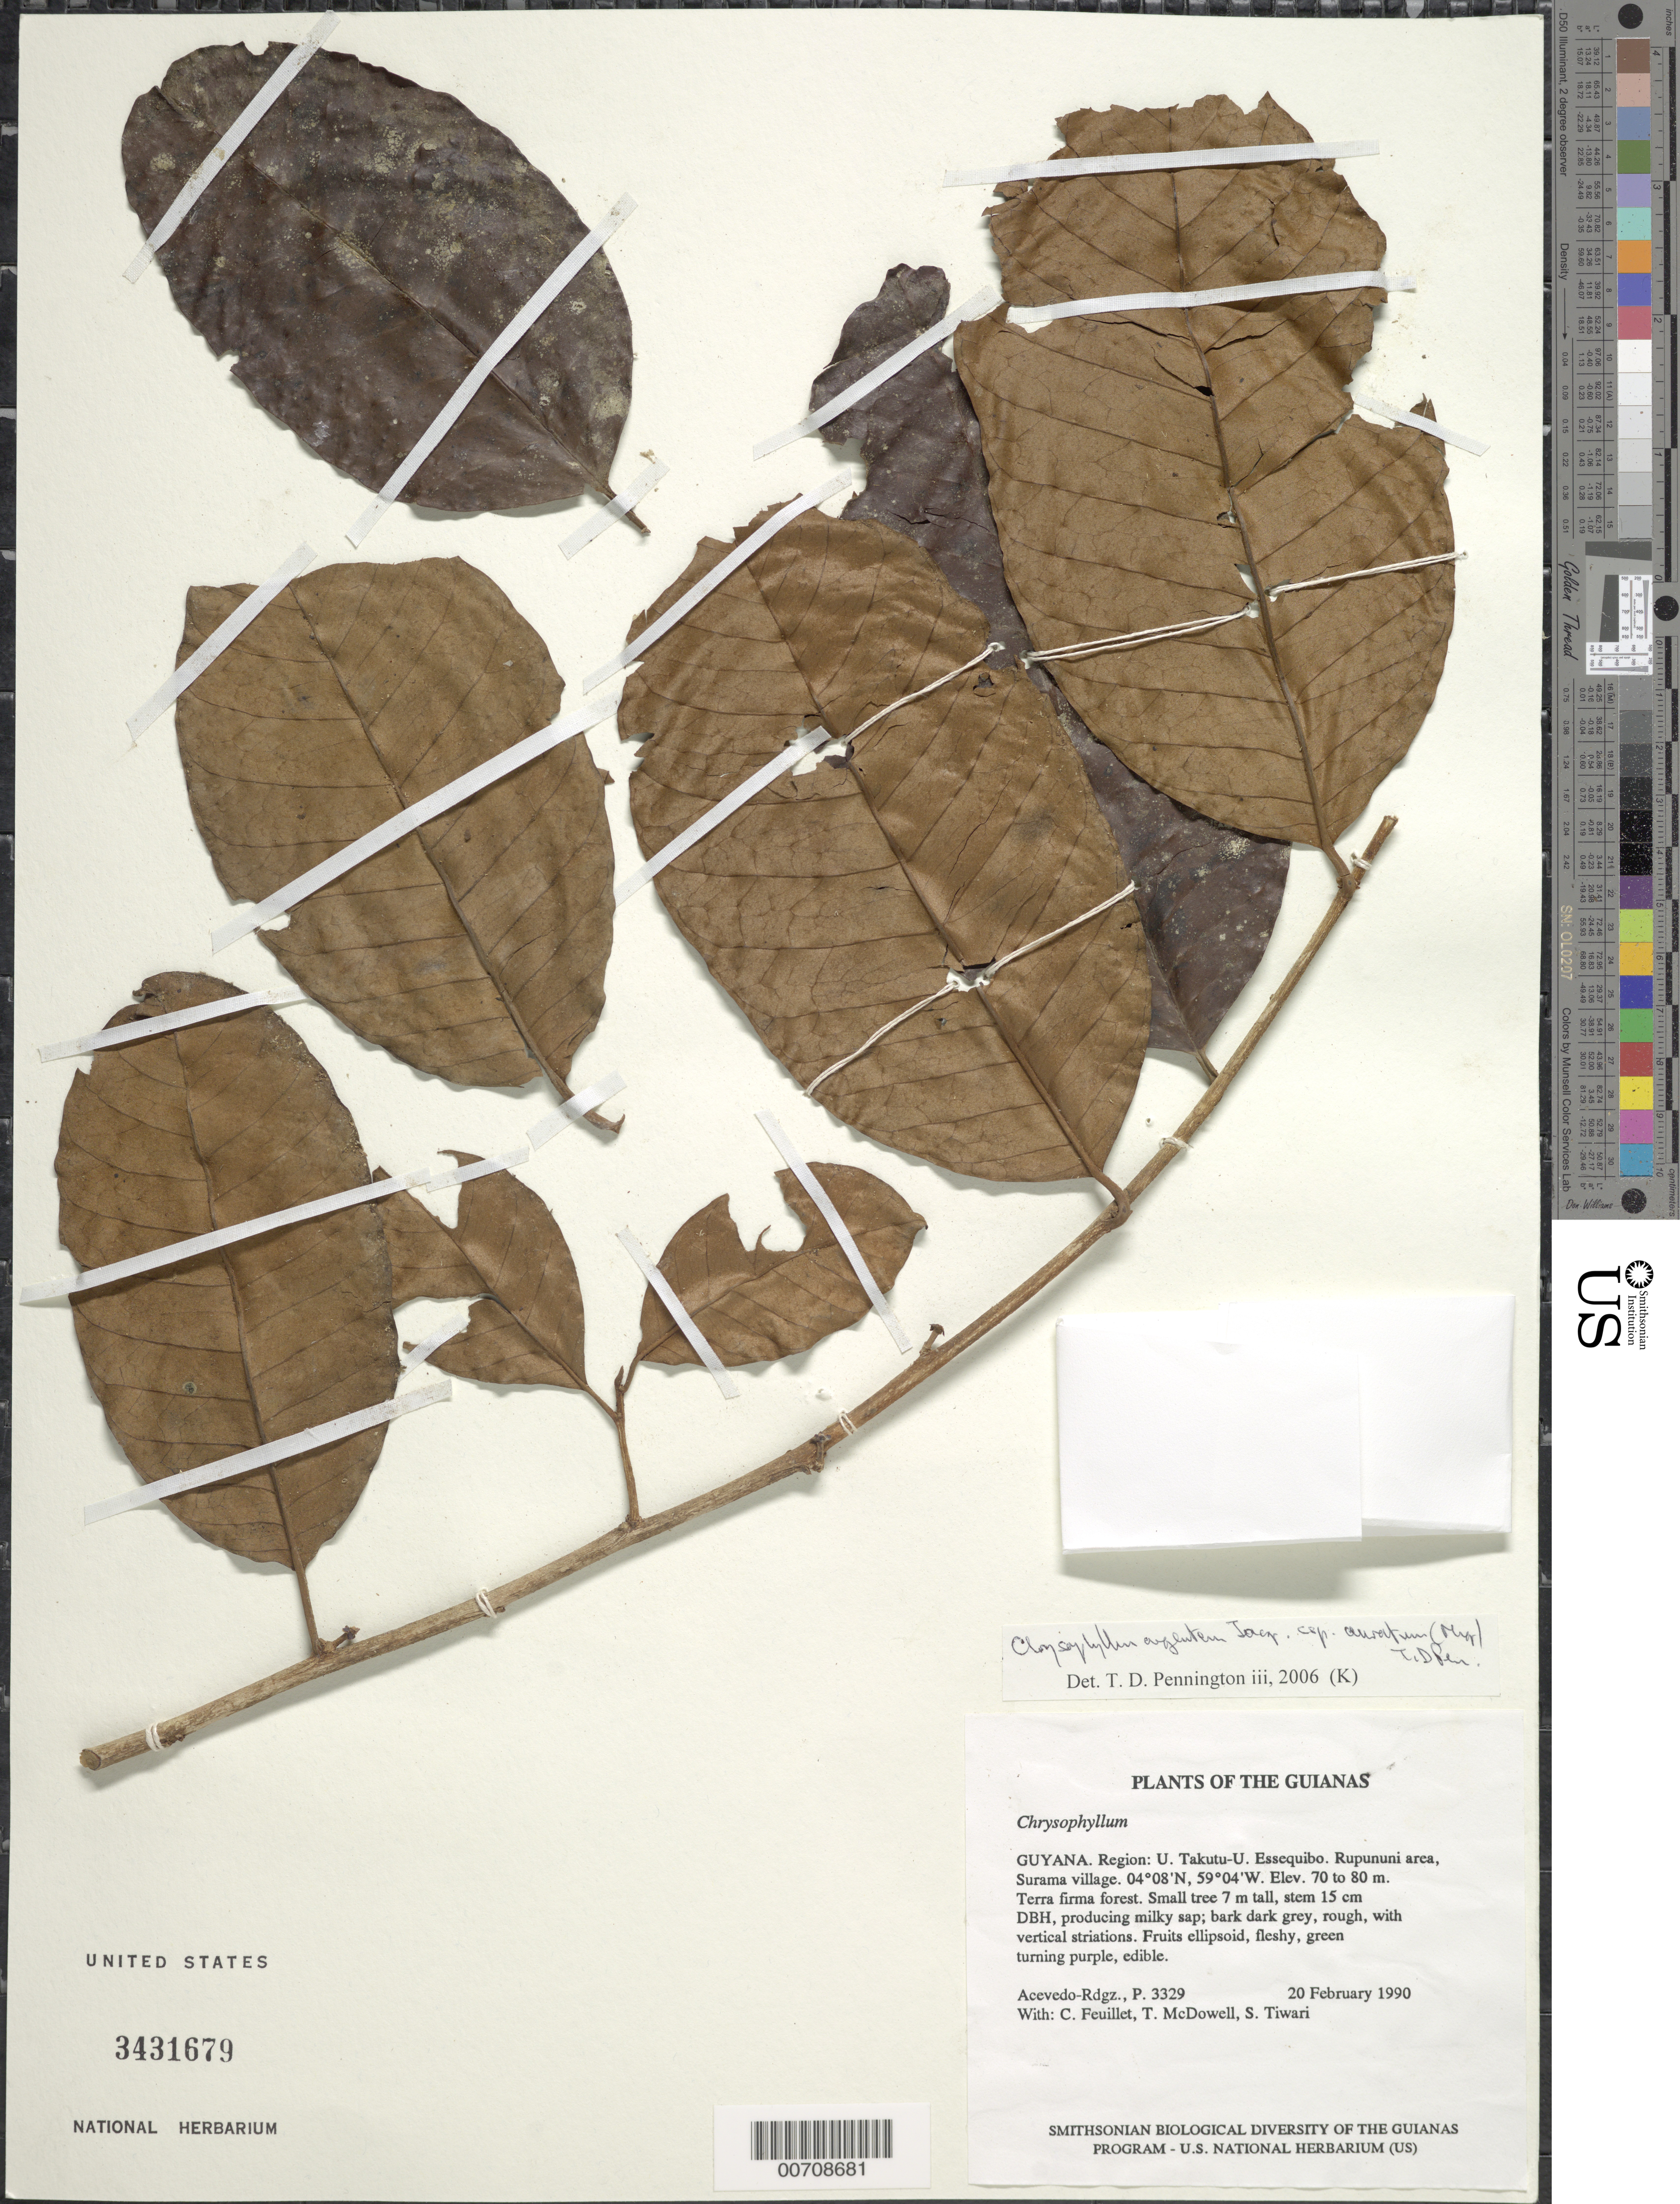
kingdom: Plantae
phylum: Tracheophyta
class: Magnoliopsida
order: Ericales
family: Sapotaceae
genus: Chrysophyllum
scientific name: Chrysophyllum argenteum subsp. auratum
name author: (Miq.) T.D. Penn.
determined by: Pennington, T. D., (K)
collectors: P. Acevedo-Rodr., C. Feuillet, T. McDowell & S. Tiwari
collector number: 3329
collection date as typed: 20 Feb 1990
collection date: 1990-02-20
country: Guyana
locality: U. Takutu - U. Essequibo. Rupununi area, Surama vilage.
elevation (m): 70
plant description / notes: L, B, F, CAY, P, NY, MO, US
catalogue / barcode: US 3431679